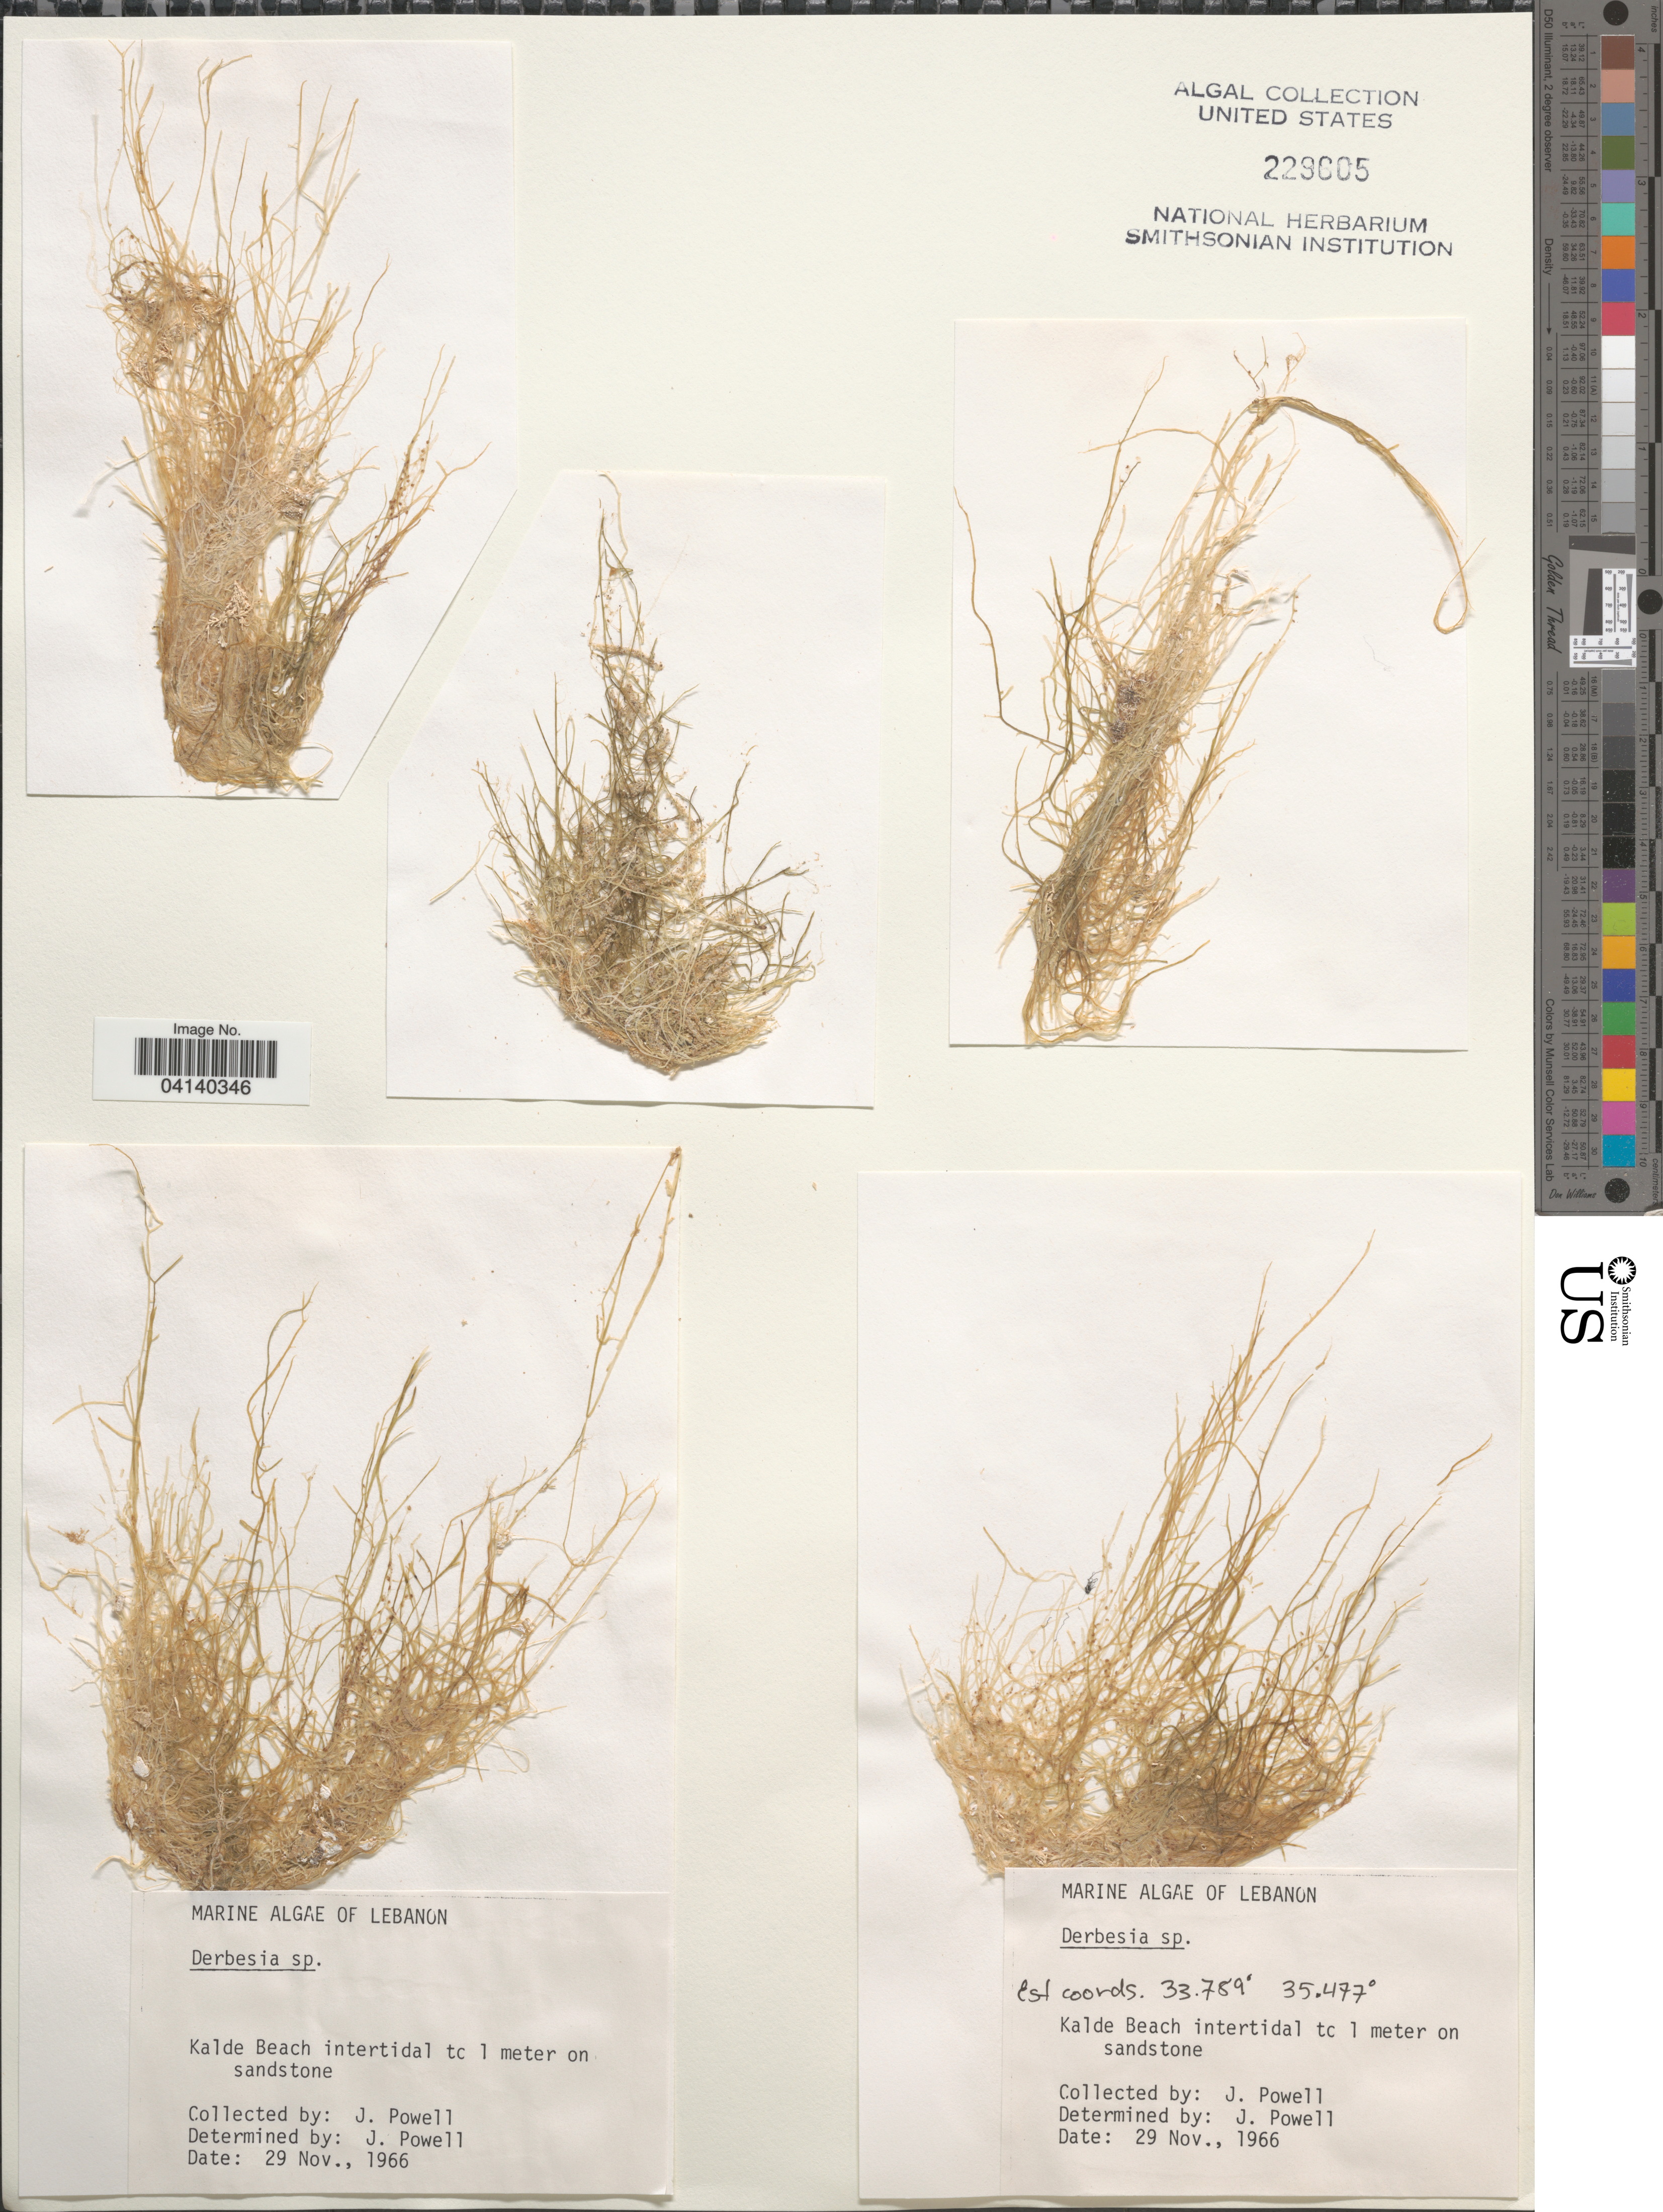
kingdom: Plantae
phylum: Chlorophyta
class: Ulvophyceae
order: Bryopsidales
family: Derbesiaceae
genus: Derbesia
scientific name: Derbesia sp.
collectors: J. Powell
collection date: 1966-11-29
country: Lebanon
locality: Kalde Beach intertidal tc.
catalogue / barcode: US 229605